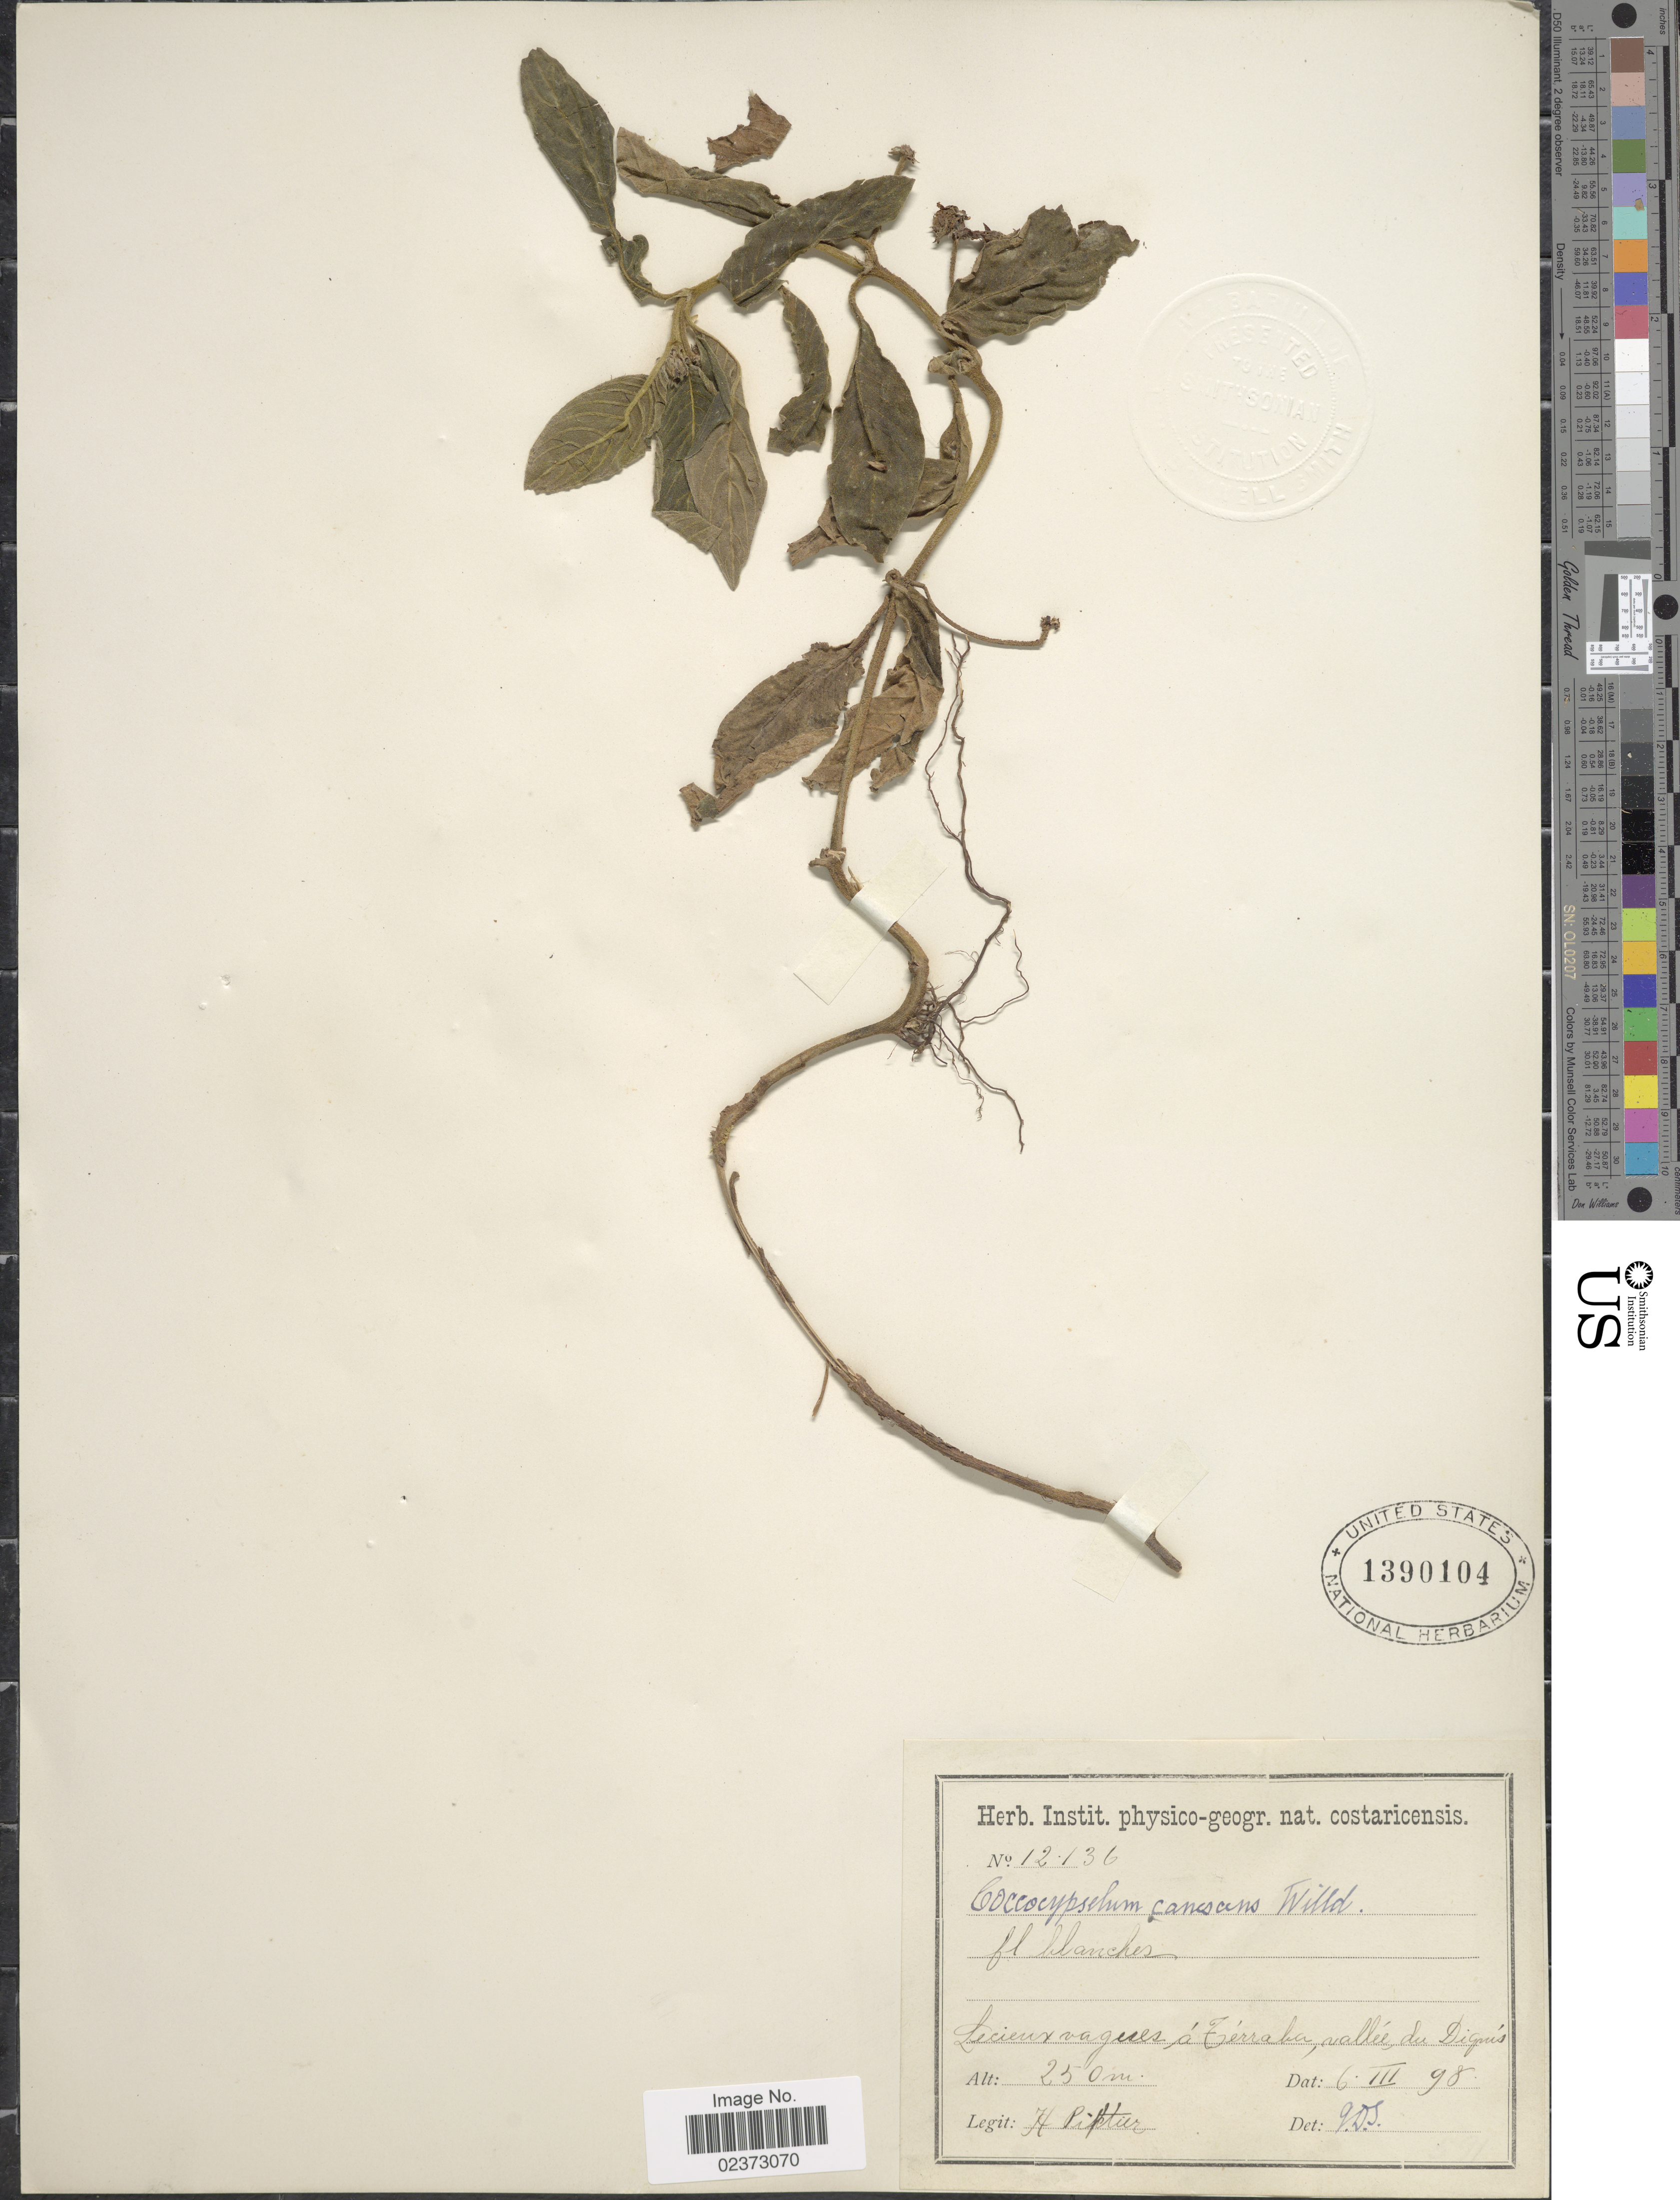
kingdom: Plantae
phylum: Tracheophyta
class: Magnoliopsida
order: Gentianales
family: Rubiaceae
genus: Coccocypselum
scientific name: Coccocypselum lanceolatum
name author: (Ruiz & Pav.) Pers.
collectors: H. F. Pittier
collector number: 12136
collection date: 1898-03-06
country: Costa Rica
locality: Le cieux vagues à Terraba, vallée du Diquis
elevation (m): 250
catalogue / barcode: US 1390104